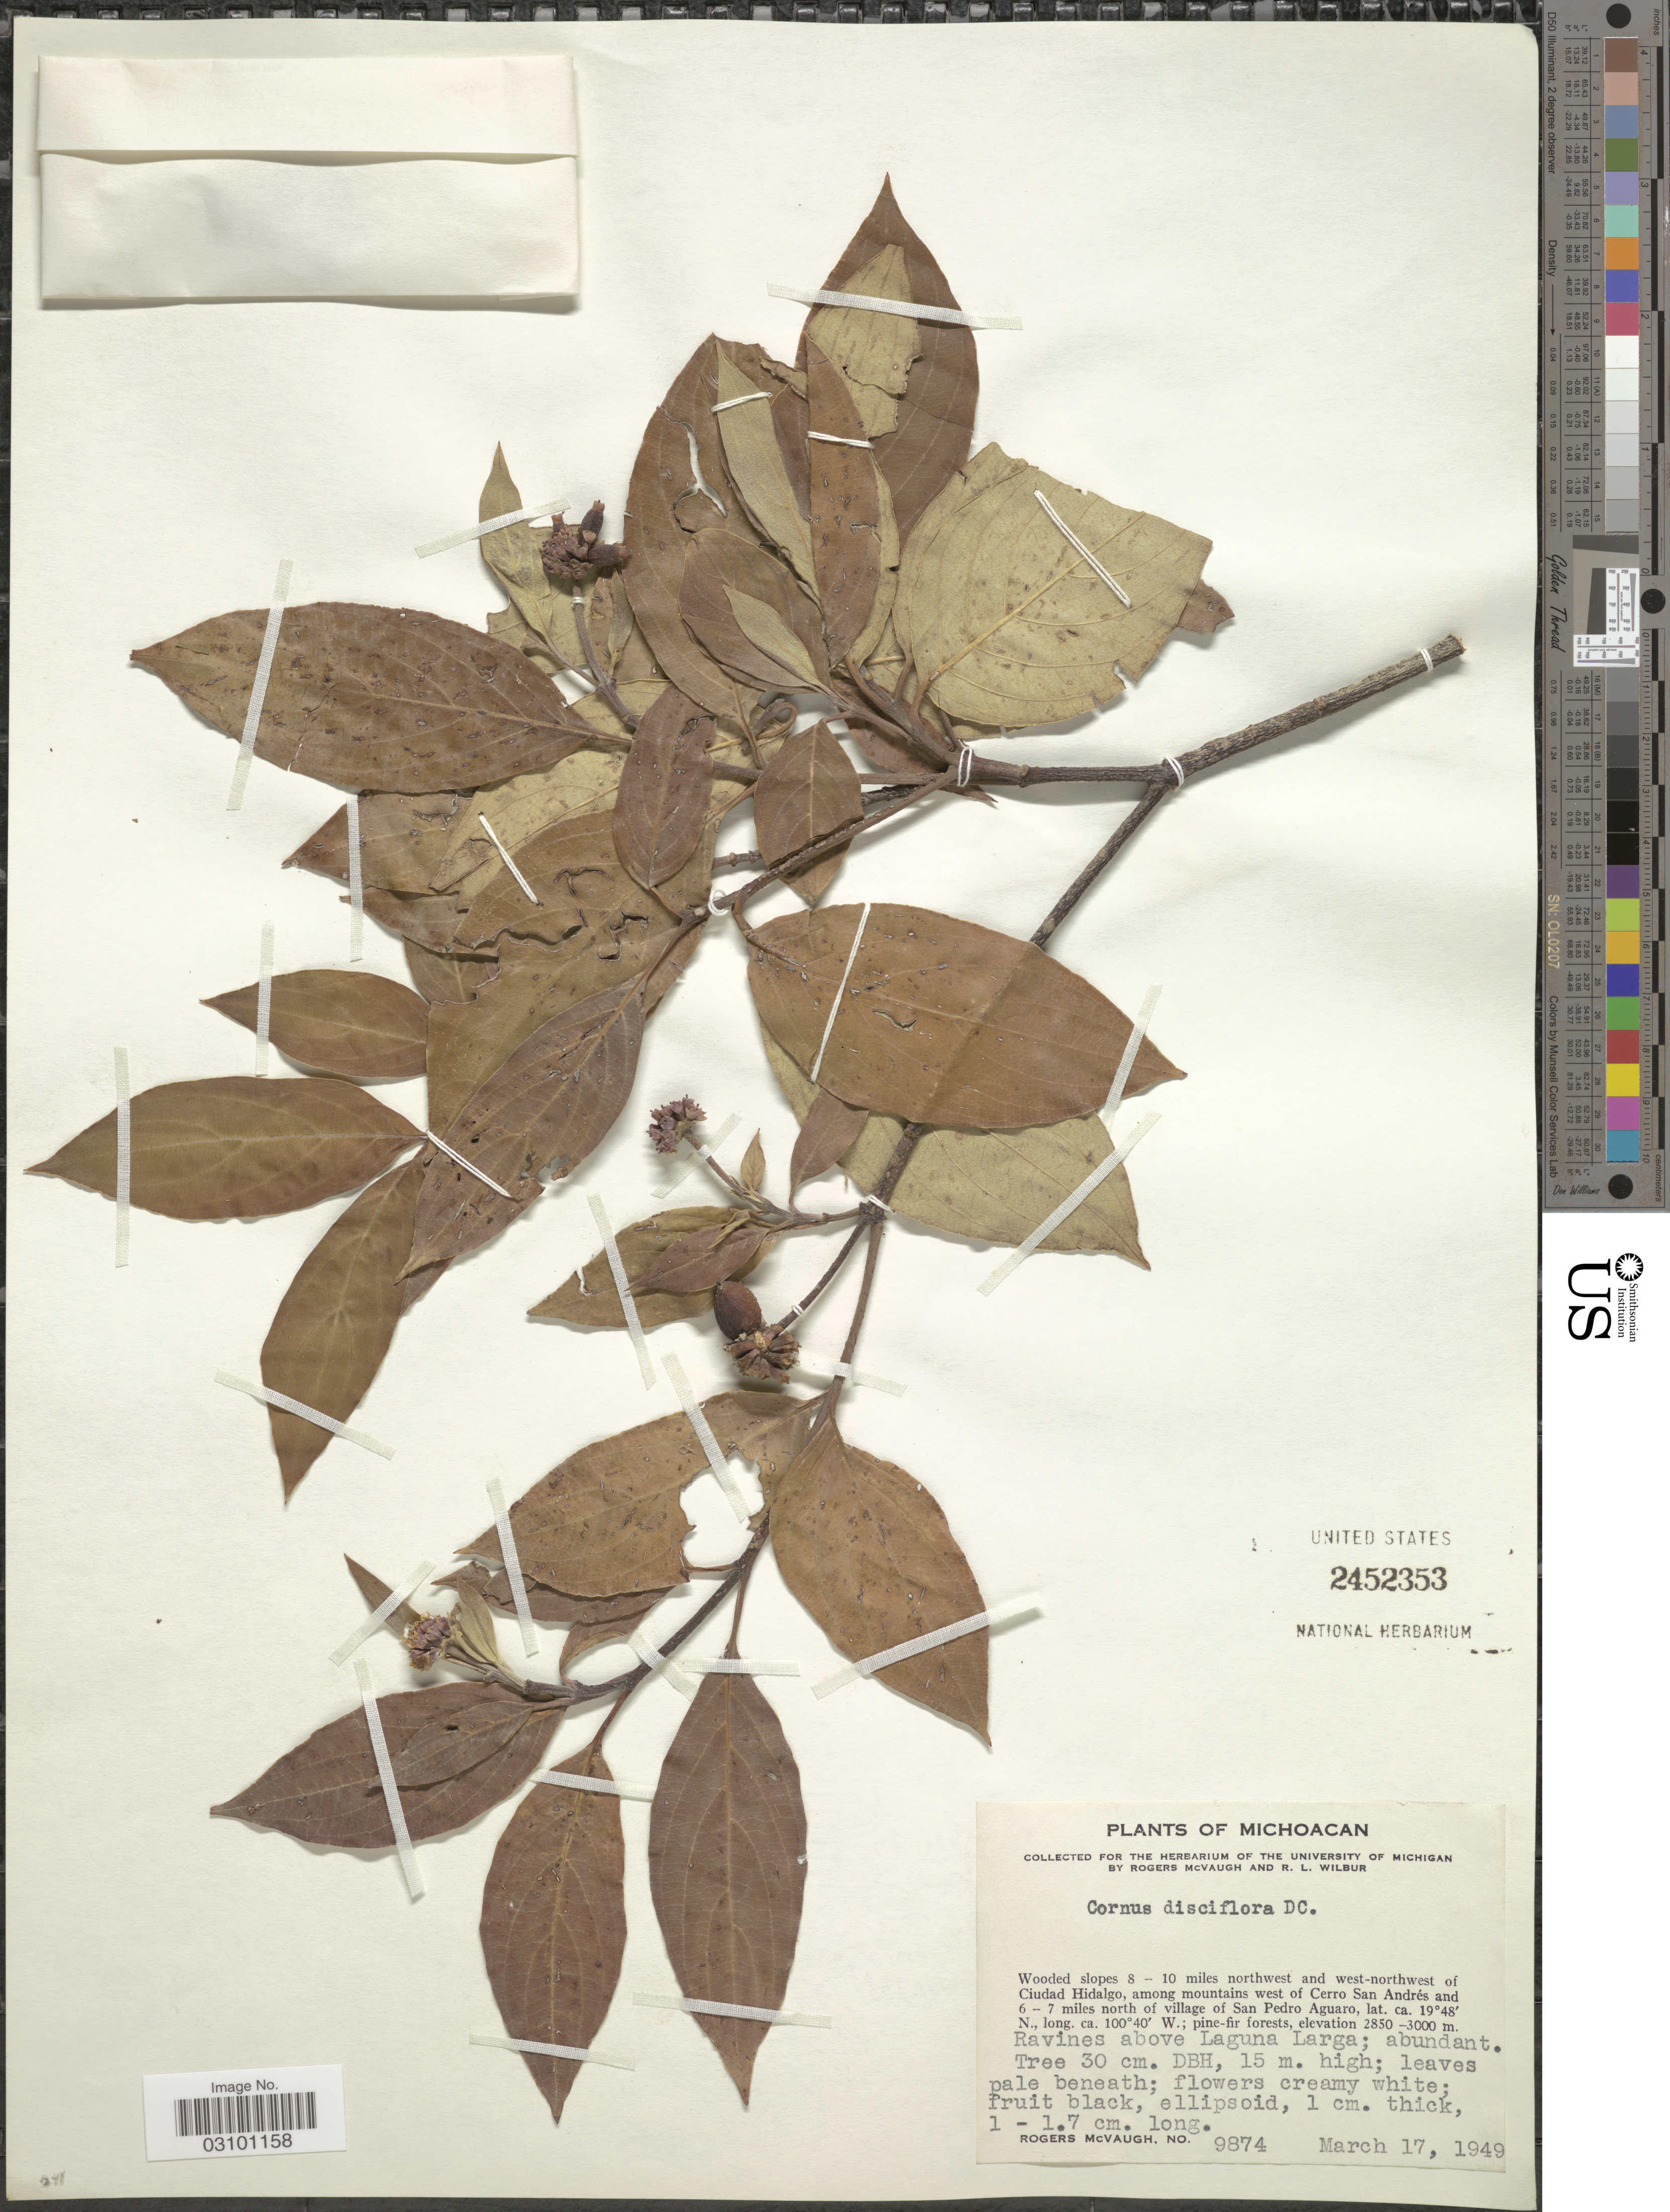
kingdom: Plantae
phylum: Tracheophyta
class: Magnoliopsida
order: Cornales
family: Cornaceae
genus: Cornus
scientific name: Cornus disciflora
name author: Moc. & Sessé ex DC.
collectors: R. McVaugh & R. L. Wilbur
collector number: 9874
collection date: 1949-03-17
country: Mexico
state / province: Michoacán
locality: Wooded slopes 8 - 10 miles northwest and west-northwest of Ciudad Hidalgo, among mountains west of Cerro San Andrés and 6 - 7 miles north of village of San Pedro Aguaro. Ravines above Laguna Larga.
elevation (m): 2850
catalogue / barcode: US 2452353